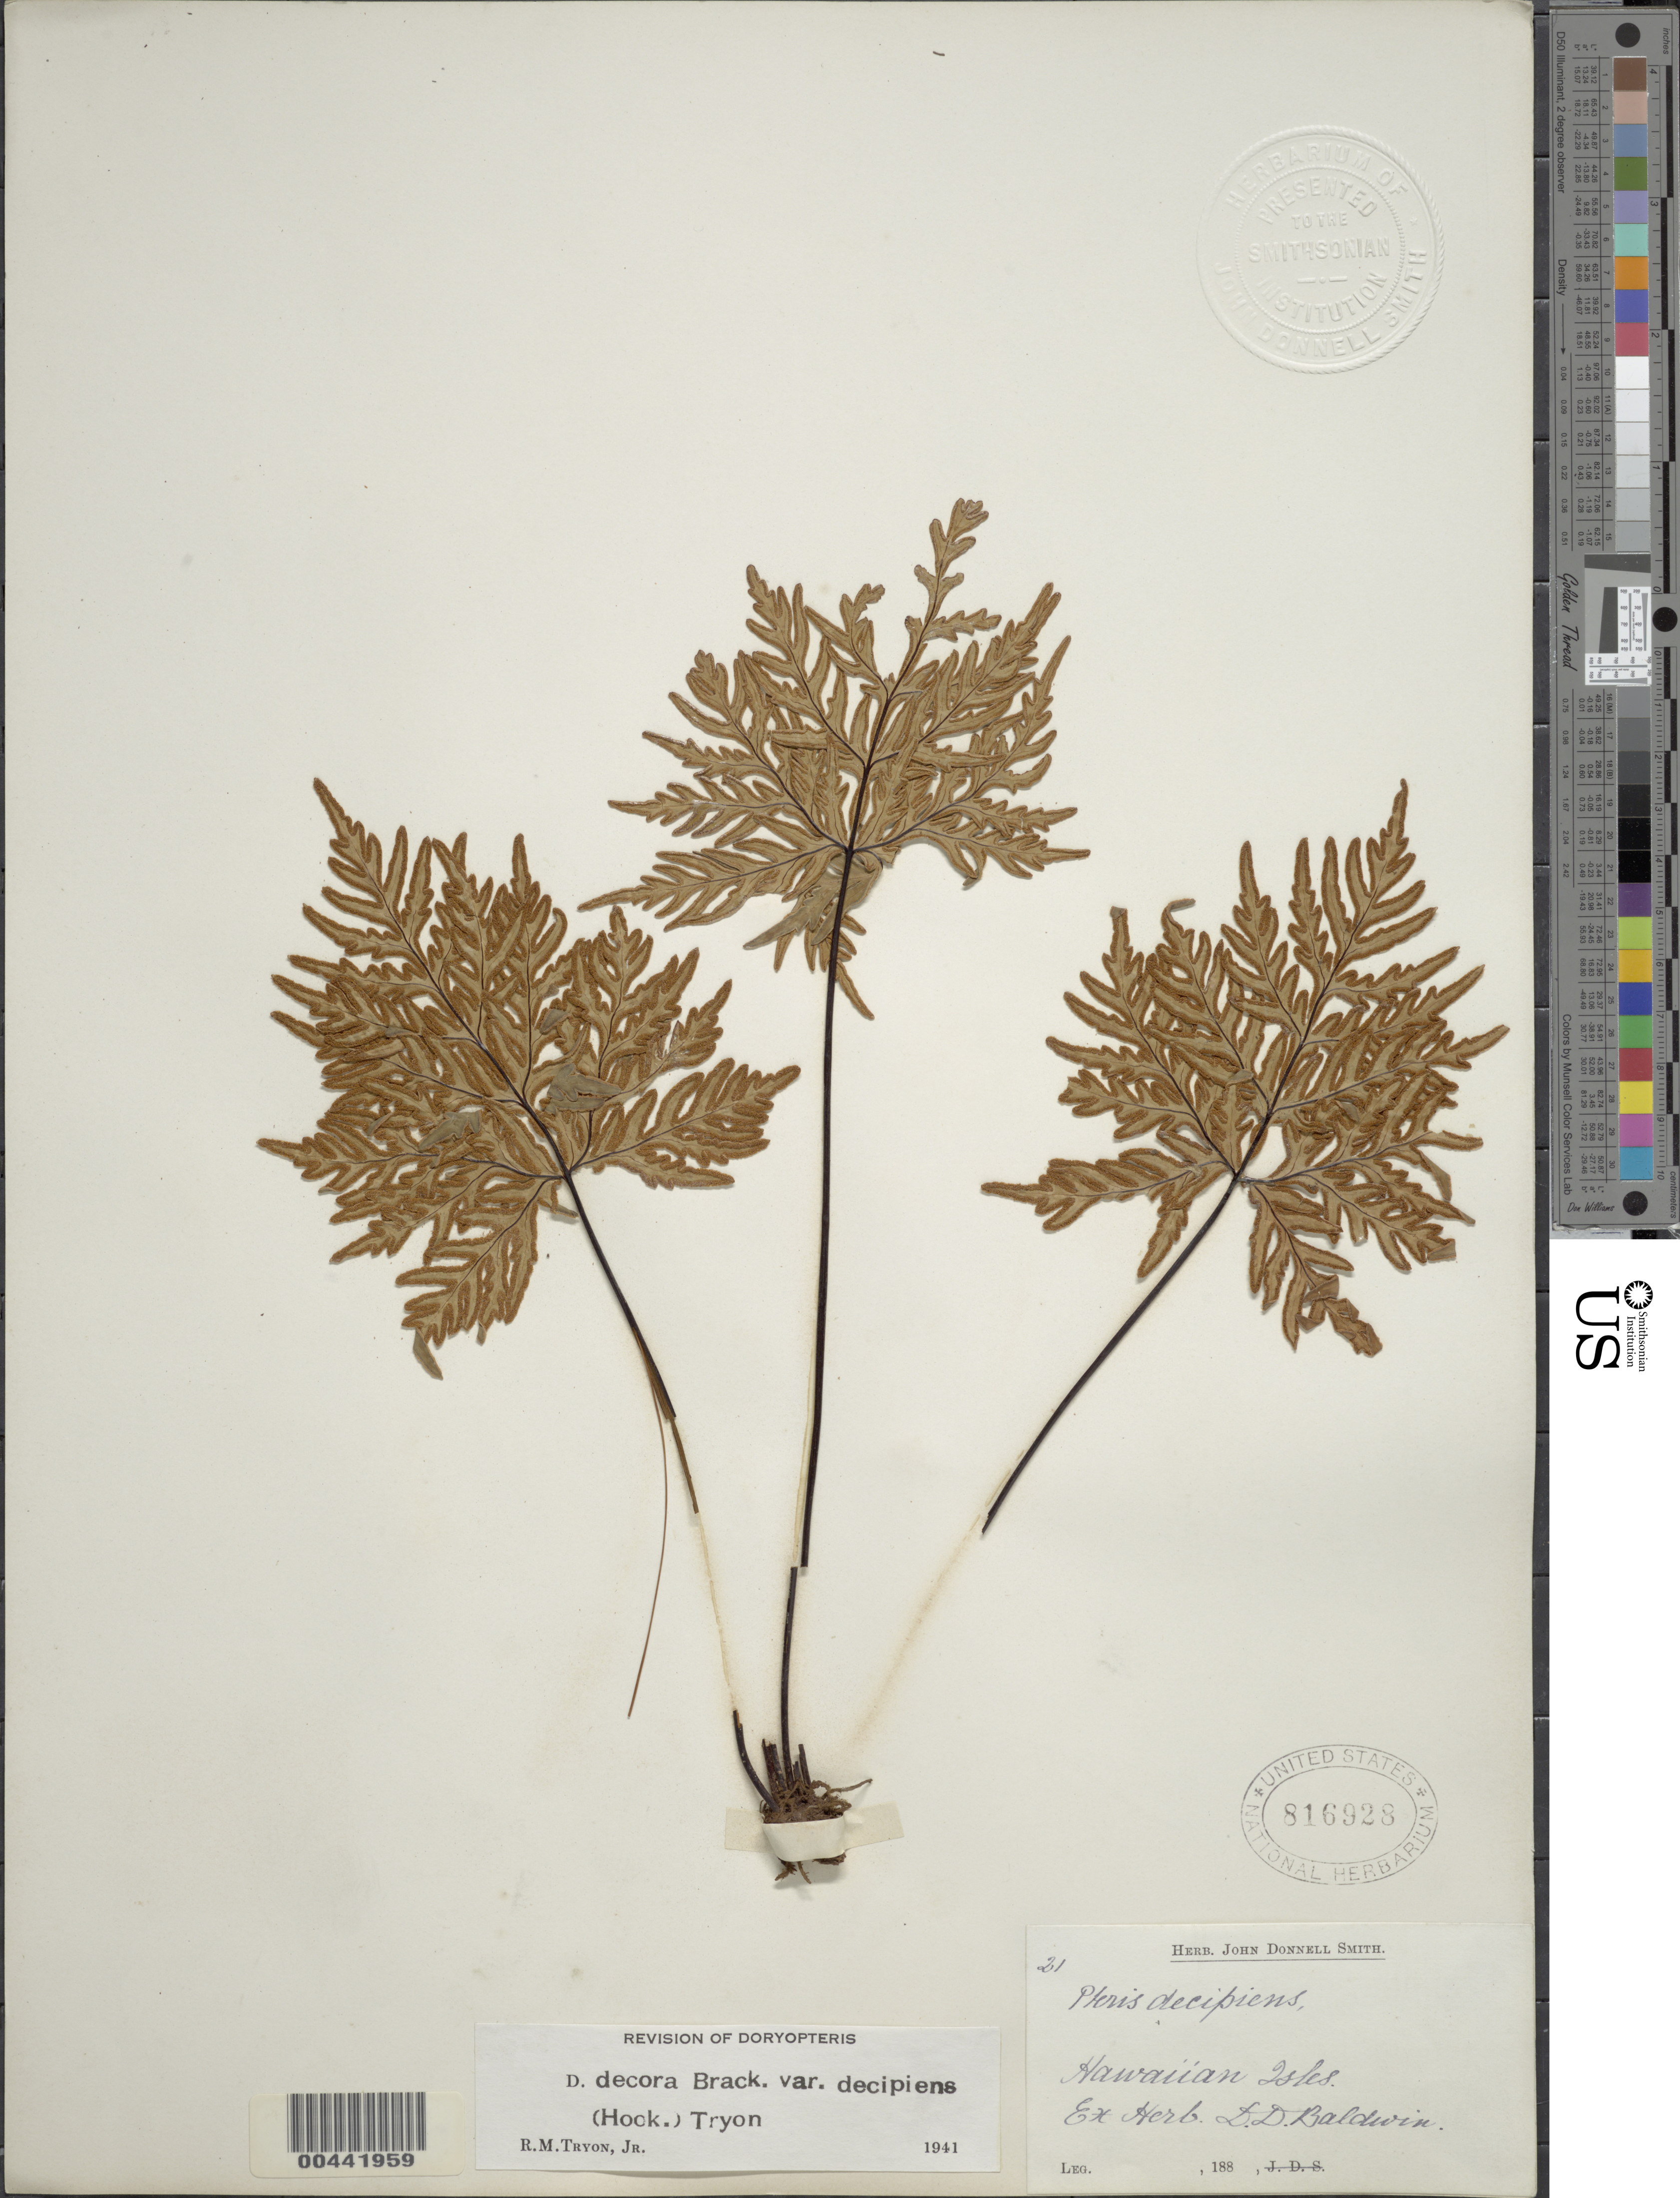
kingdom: Plantae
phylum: Tracheophyta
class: Polypodiopsida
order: Polypodiales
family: Pteridaceae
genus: Doryopteris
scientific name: Doryopteris decipiens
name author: (Hook.) J. Sm.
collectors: D. Baldwin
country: United States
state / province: Hawaii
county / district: Hawaii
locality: Hawaiian Isles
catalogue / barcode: US 816928